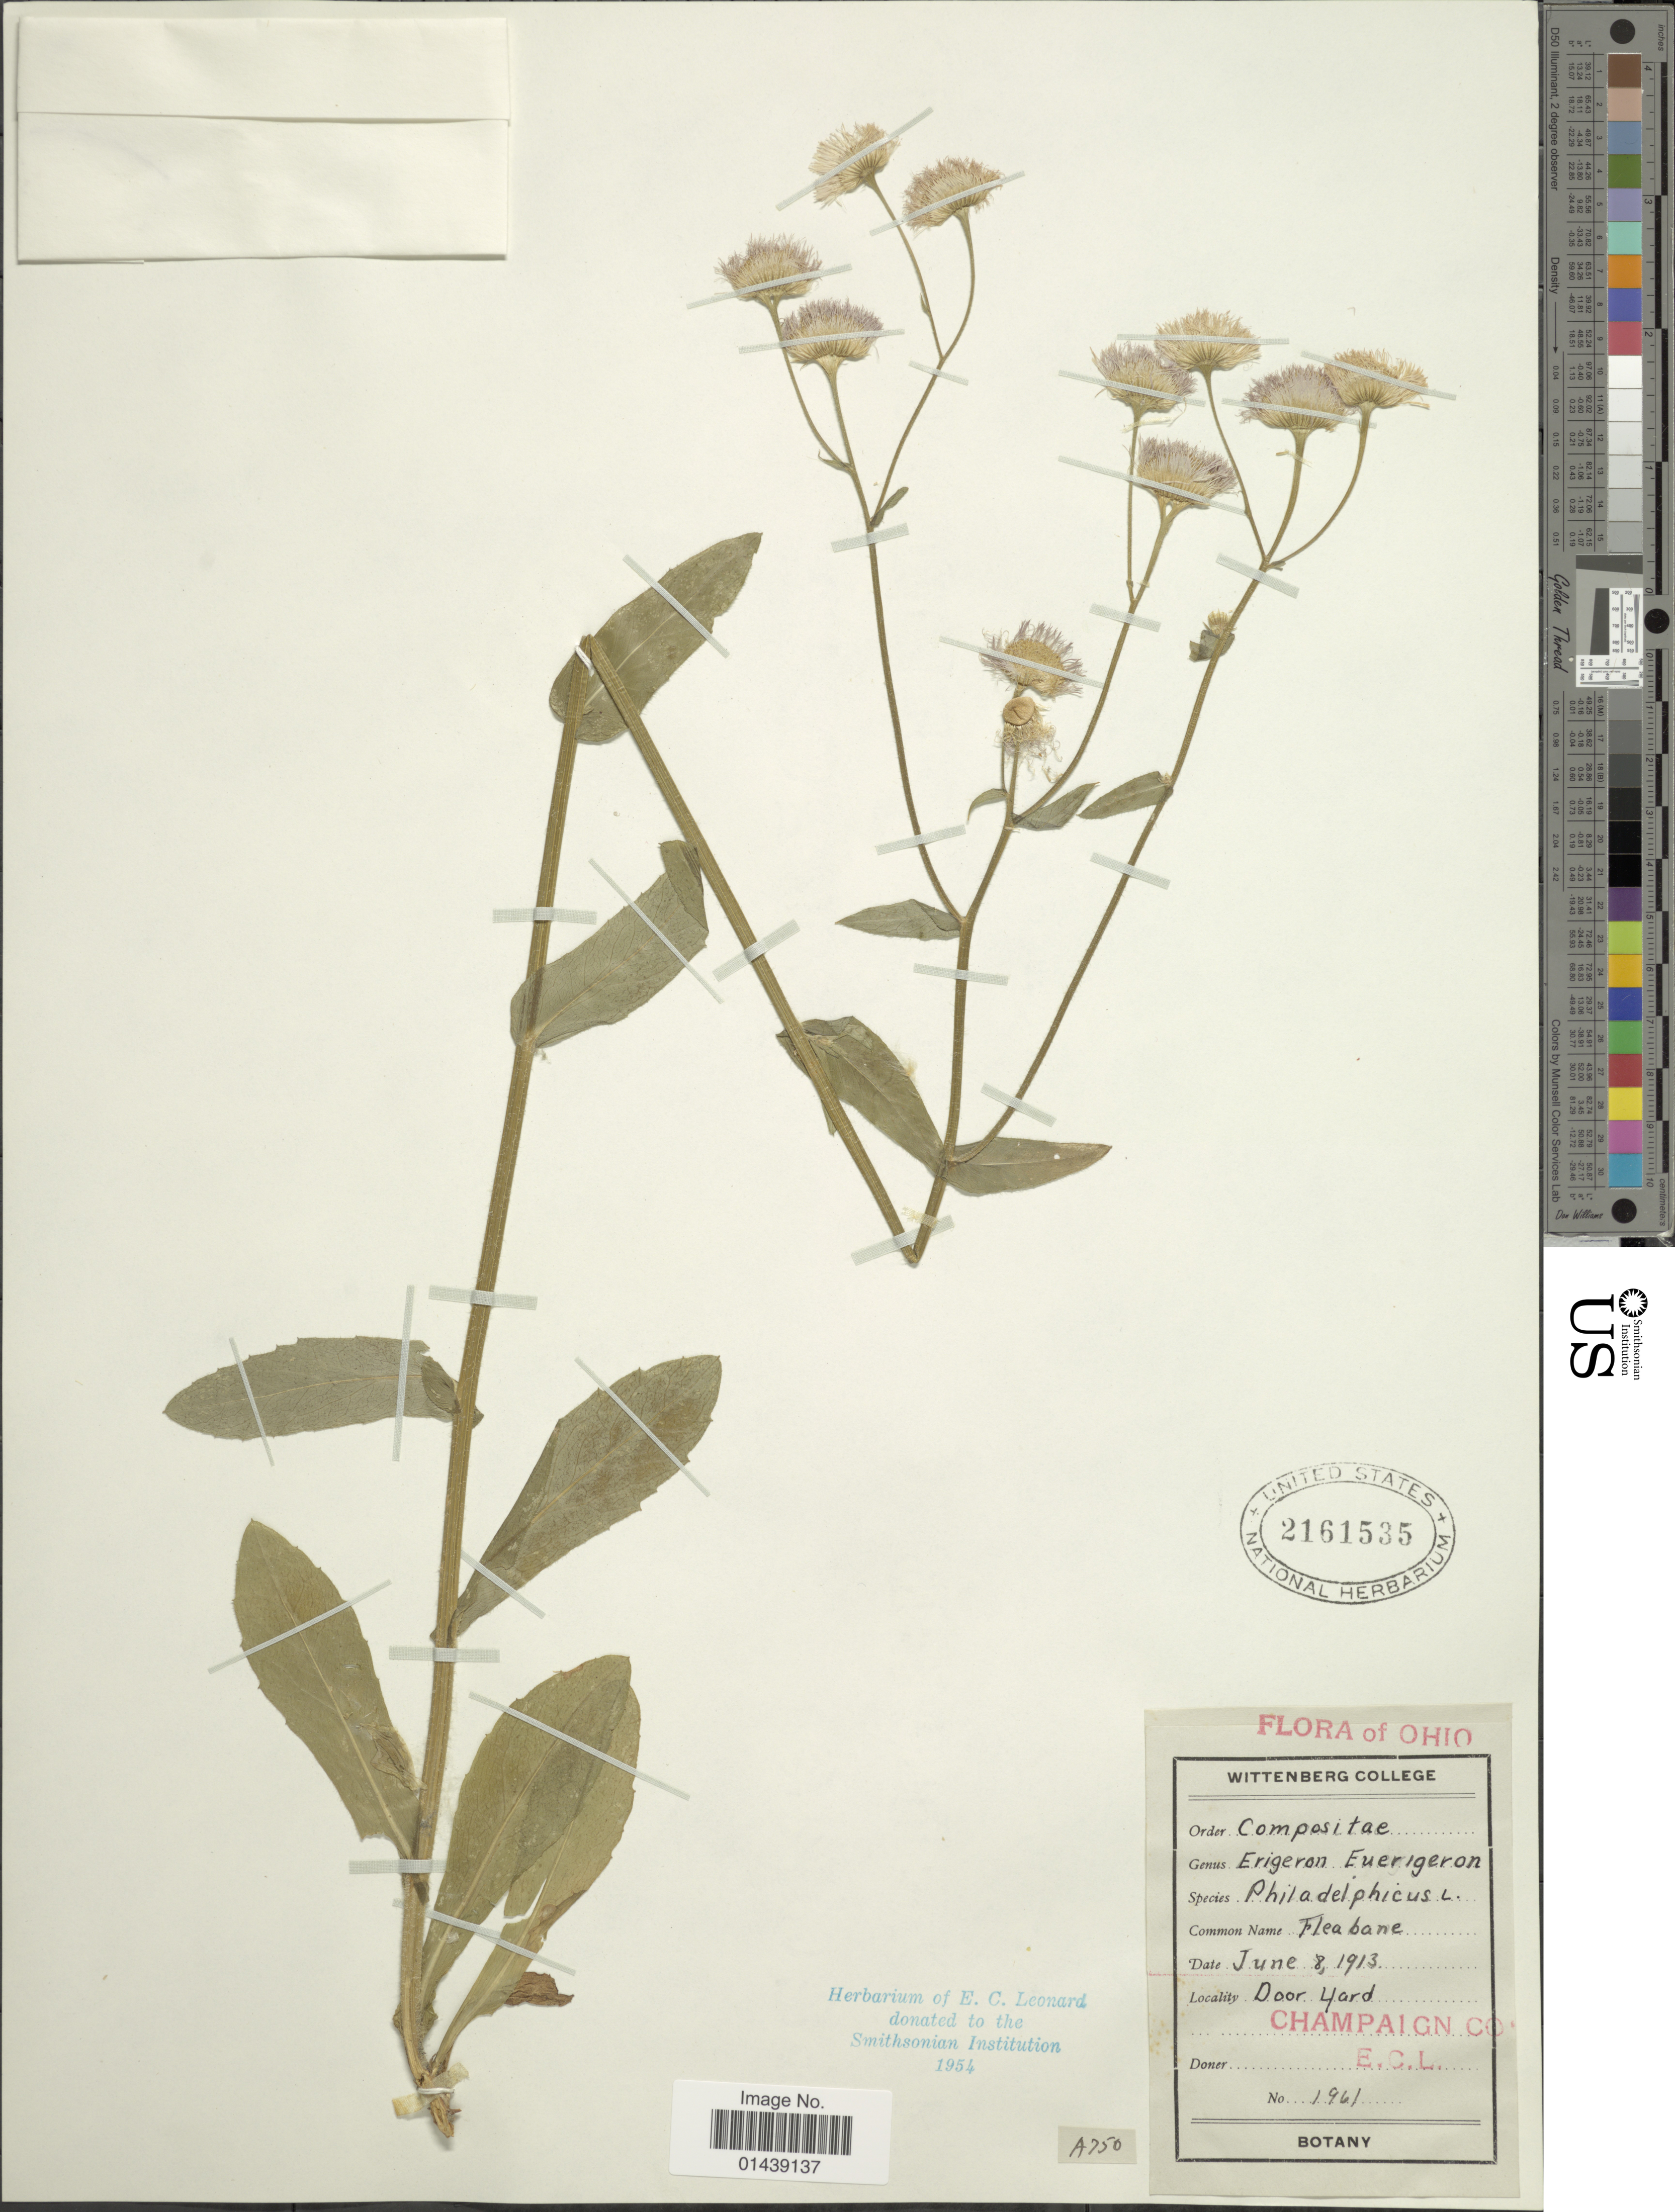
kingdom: Plantae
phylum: Tracheophyta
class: Magnoliopsida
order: Asterales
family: Asteraceae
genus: Erigeron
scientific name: Erigeron philadelphicus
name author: L.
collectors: E. C. Leonard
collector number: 1961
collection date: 1913-06-08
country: United States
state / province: Ohio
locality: Door yard. Champaign Co.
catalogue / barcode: US 2161535